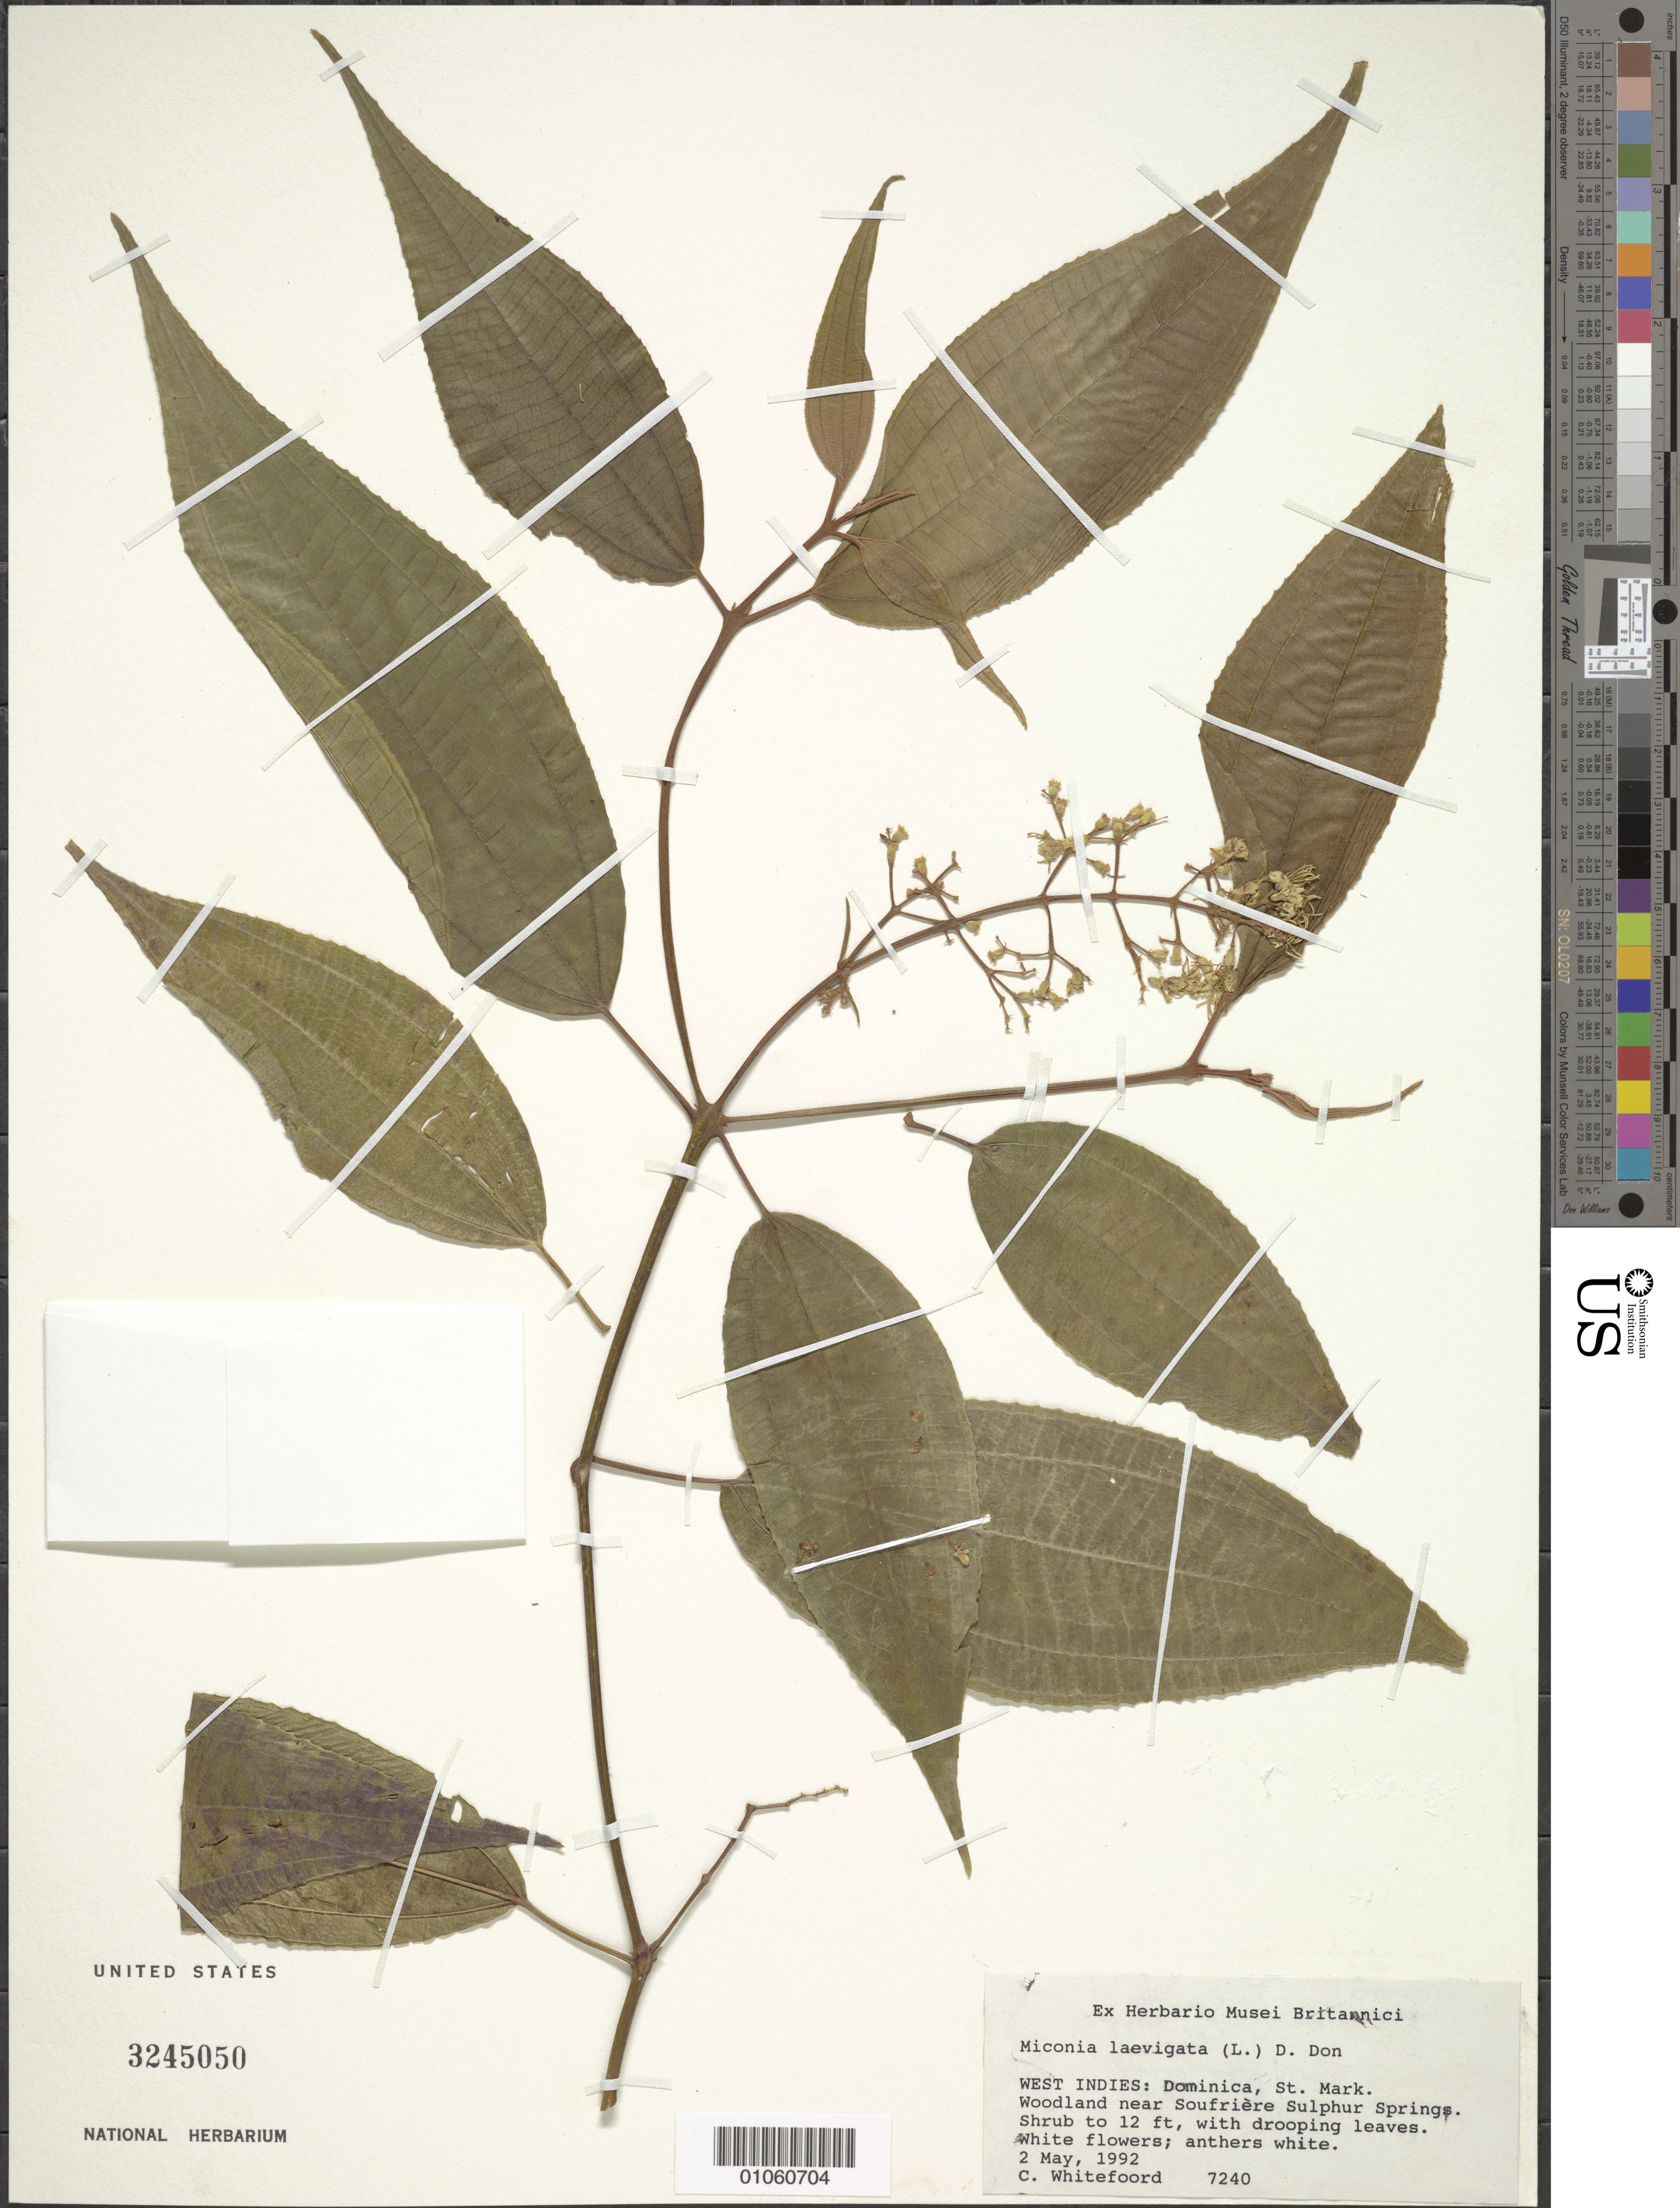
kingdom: Plantae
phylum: Tracheophyta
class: Magnoliopsida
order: Myrtales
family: Melastomataceae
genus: Miconia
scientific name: Miconia laevigata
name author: (L.) D. Don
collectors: C. Whitefoord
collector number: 7240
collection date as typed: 02 May 1992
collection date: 1992-05-02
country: Dominica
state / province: St. Mark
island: Dominica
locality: Soufrière Sulphur Springs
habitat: Woodland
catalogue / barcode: US 3245050